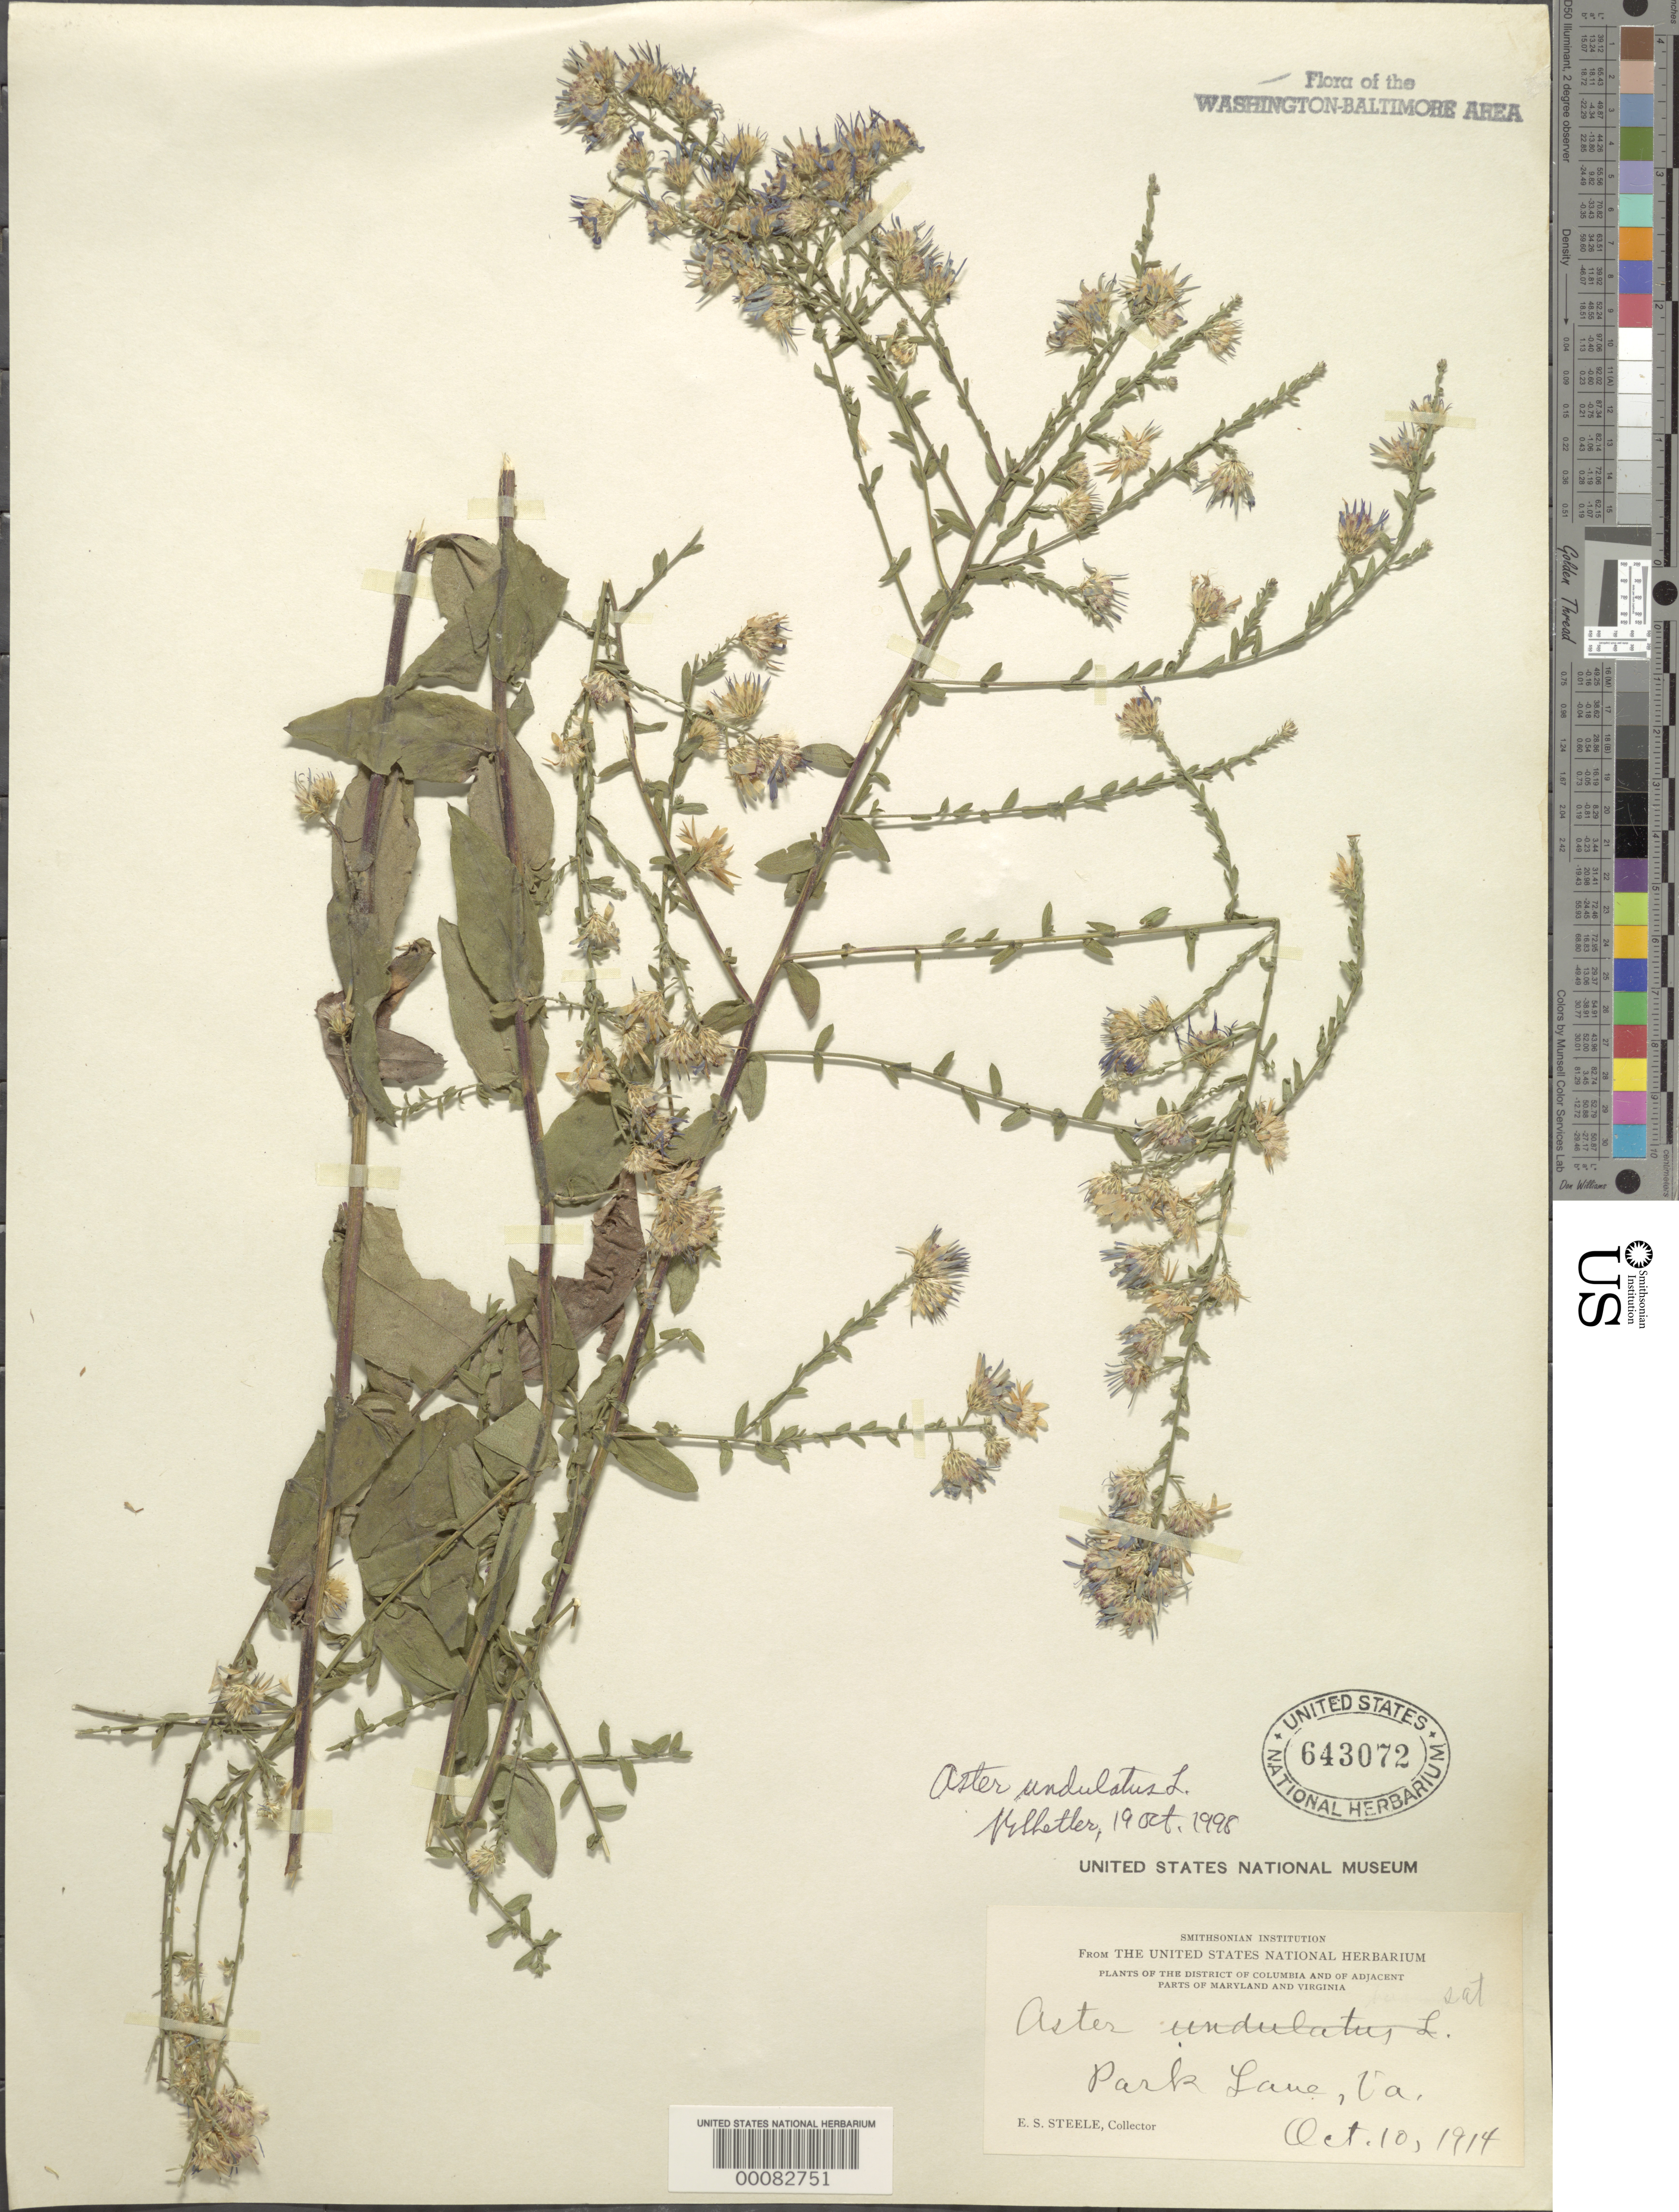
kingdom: Plantae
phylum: Tracheophyta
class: Magnoliopsida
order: Asterales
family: Asteraceae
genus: Symphyotrichum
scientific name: Symphyotrichum undulatum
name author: (L.) G.L. Nesom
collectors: E. Steele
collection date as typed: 10 Oct 1914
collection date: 1914-10-10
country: United States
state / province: Virginia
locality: Park Lane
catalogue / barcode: US 643072